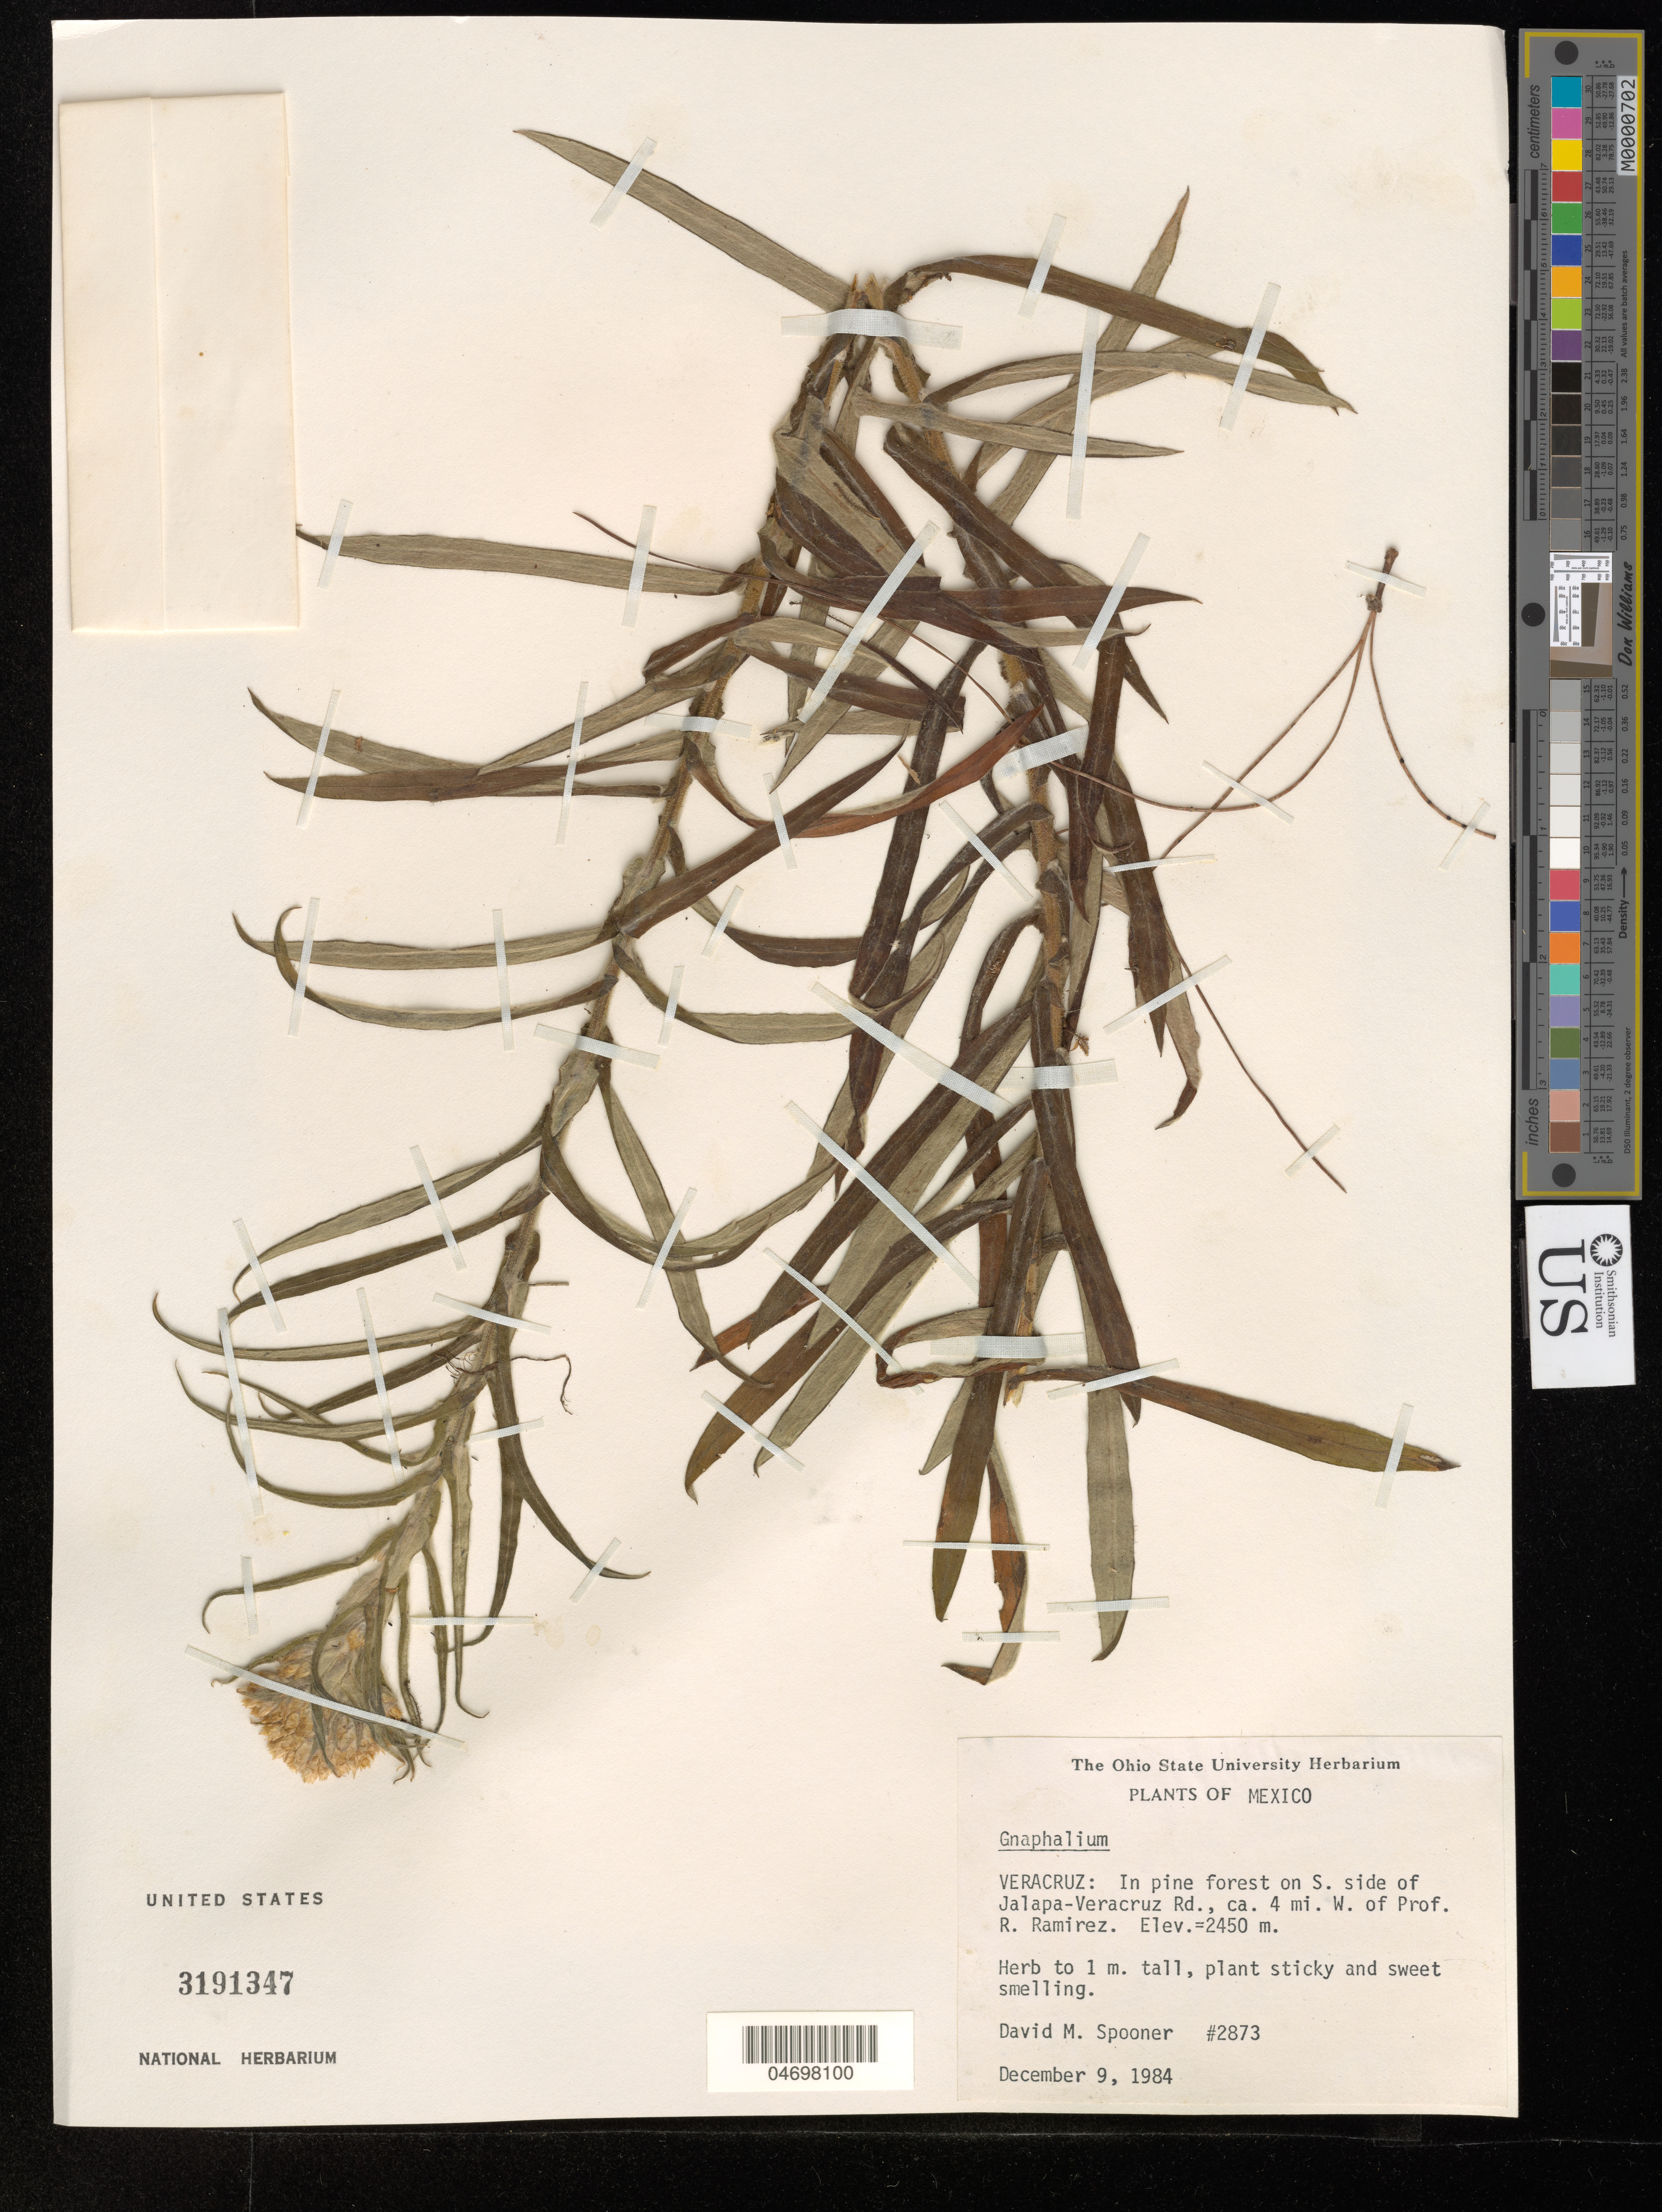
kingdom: Plantae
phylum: Tracheophyta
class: Magnoliopsida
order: Asterales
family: Asteraceae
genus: Gnaphalium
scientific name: Gnaphalium sp.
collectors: D. Spooner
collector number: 2873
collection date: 1984-12-09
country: Mexico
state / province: Veracruz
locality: In pine forest on S. side of Jalapa-Veracruz Rd., ca. 4 mi. W. of Prof. R. Ramirez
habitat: Pine forest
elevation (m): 2450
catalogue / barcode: US 3191347